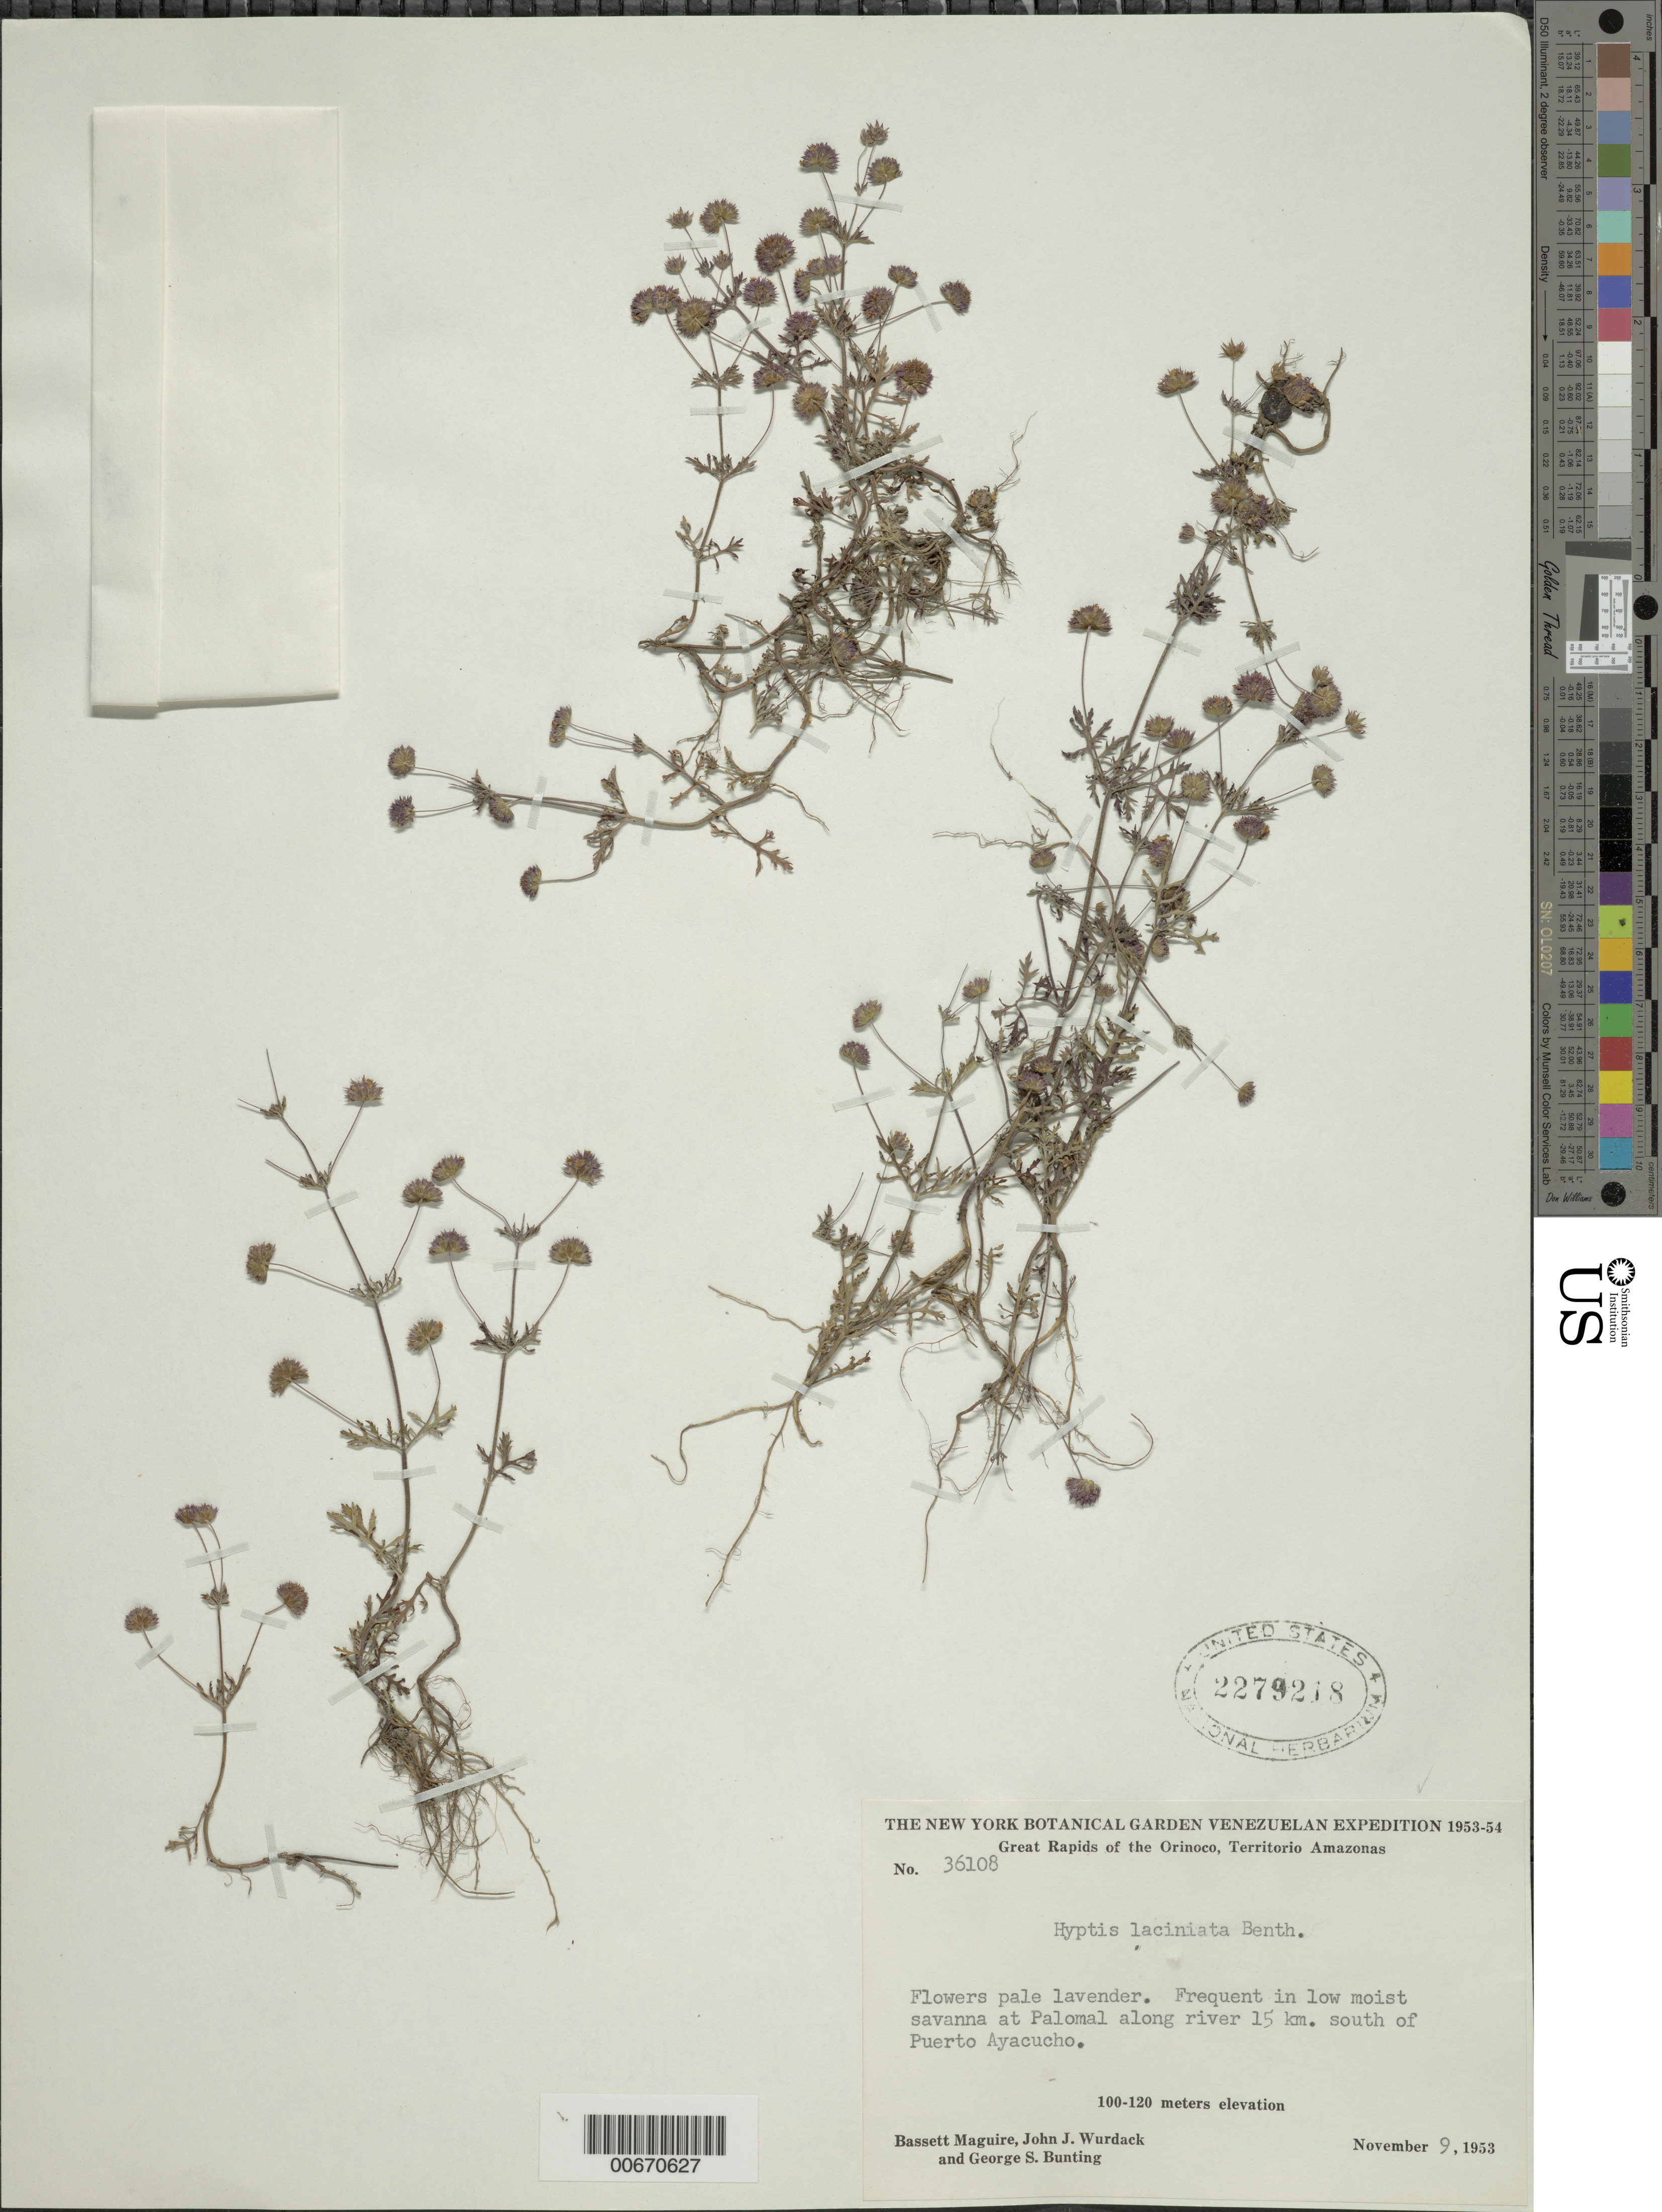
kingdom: Plantae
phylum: Tracheophyta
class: Magnoliopsida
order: Lamiales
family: Lamiaceae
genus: Hyptis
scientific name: Hyptis laciniata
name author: Benth.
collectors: B. Maguire, J. J. Wurdack & G. S. Bunting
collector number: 36108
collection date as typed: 9-Nov-53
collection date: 1953-11-09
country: Venezuela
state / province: Amazonas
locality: Palomal, 15 km south of Puerto Ayacucho, Orinoco River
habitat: Low moist savanna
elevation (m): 100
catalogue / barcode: US 2279218